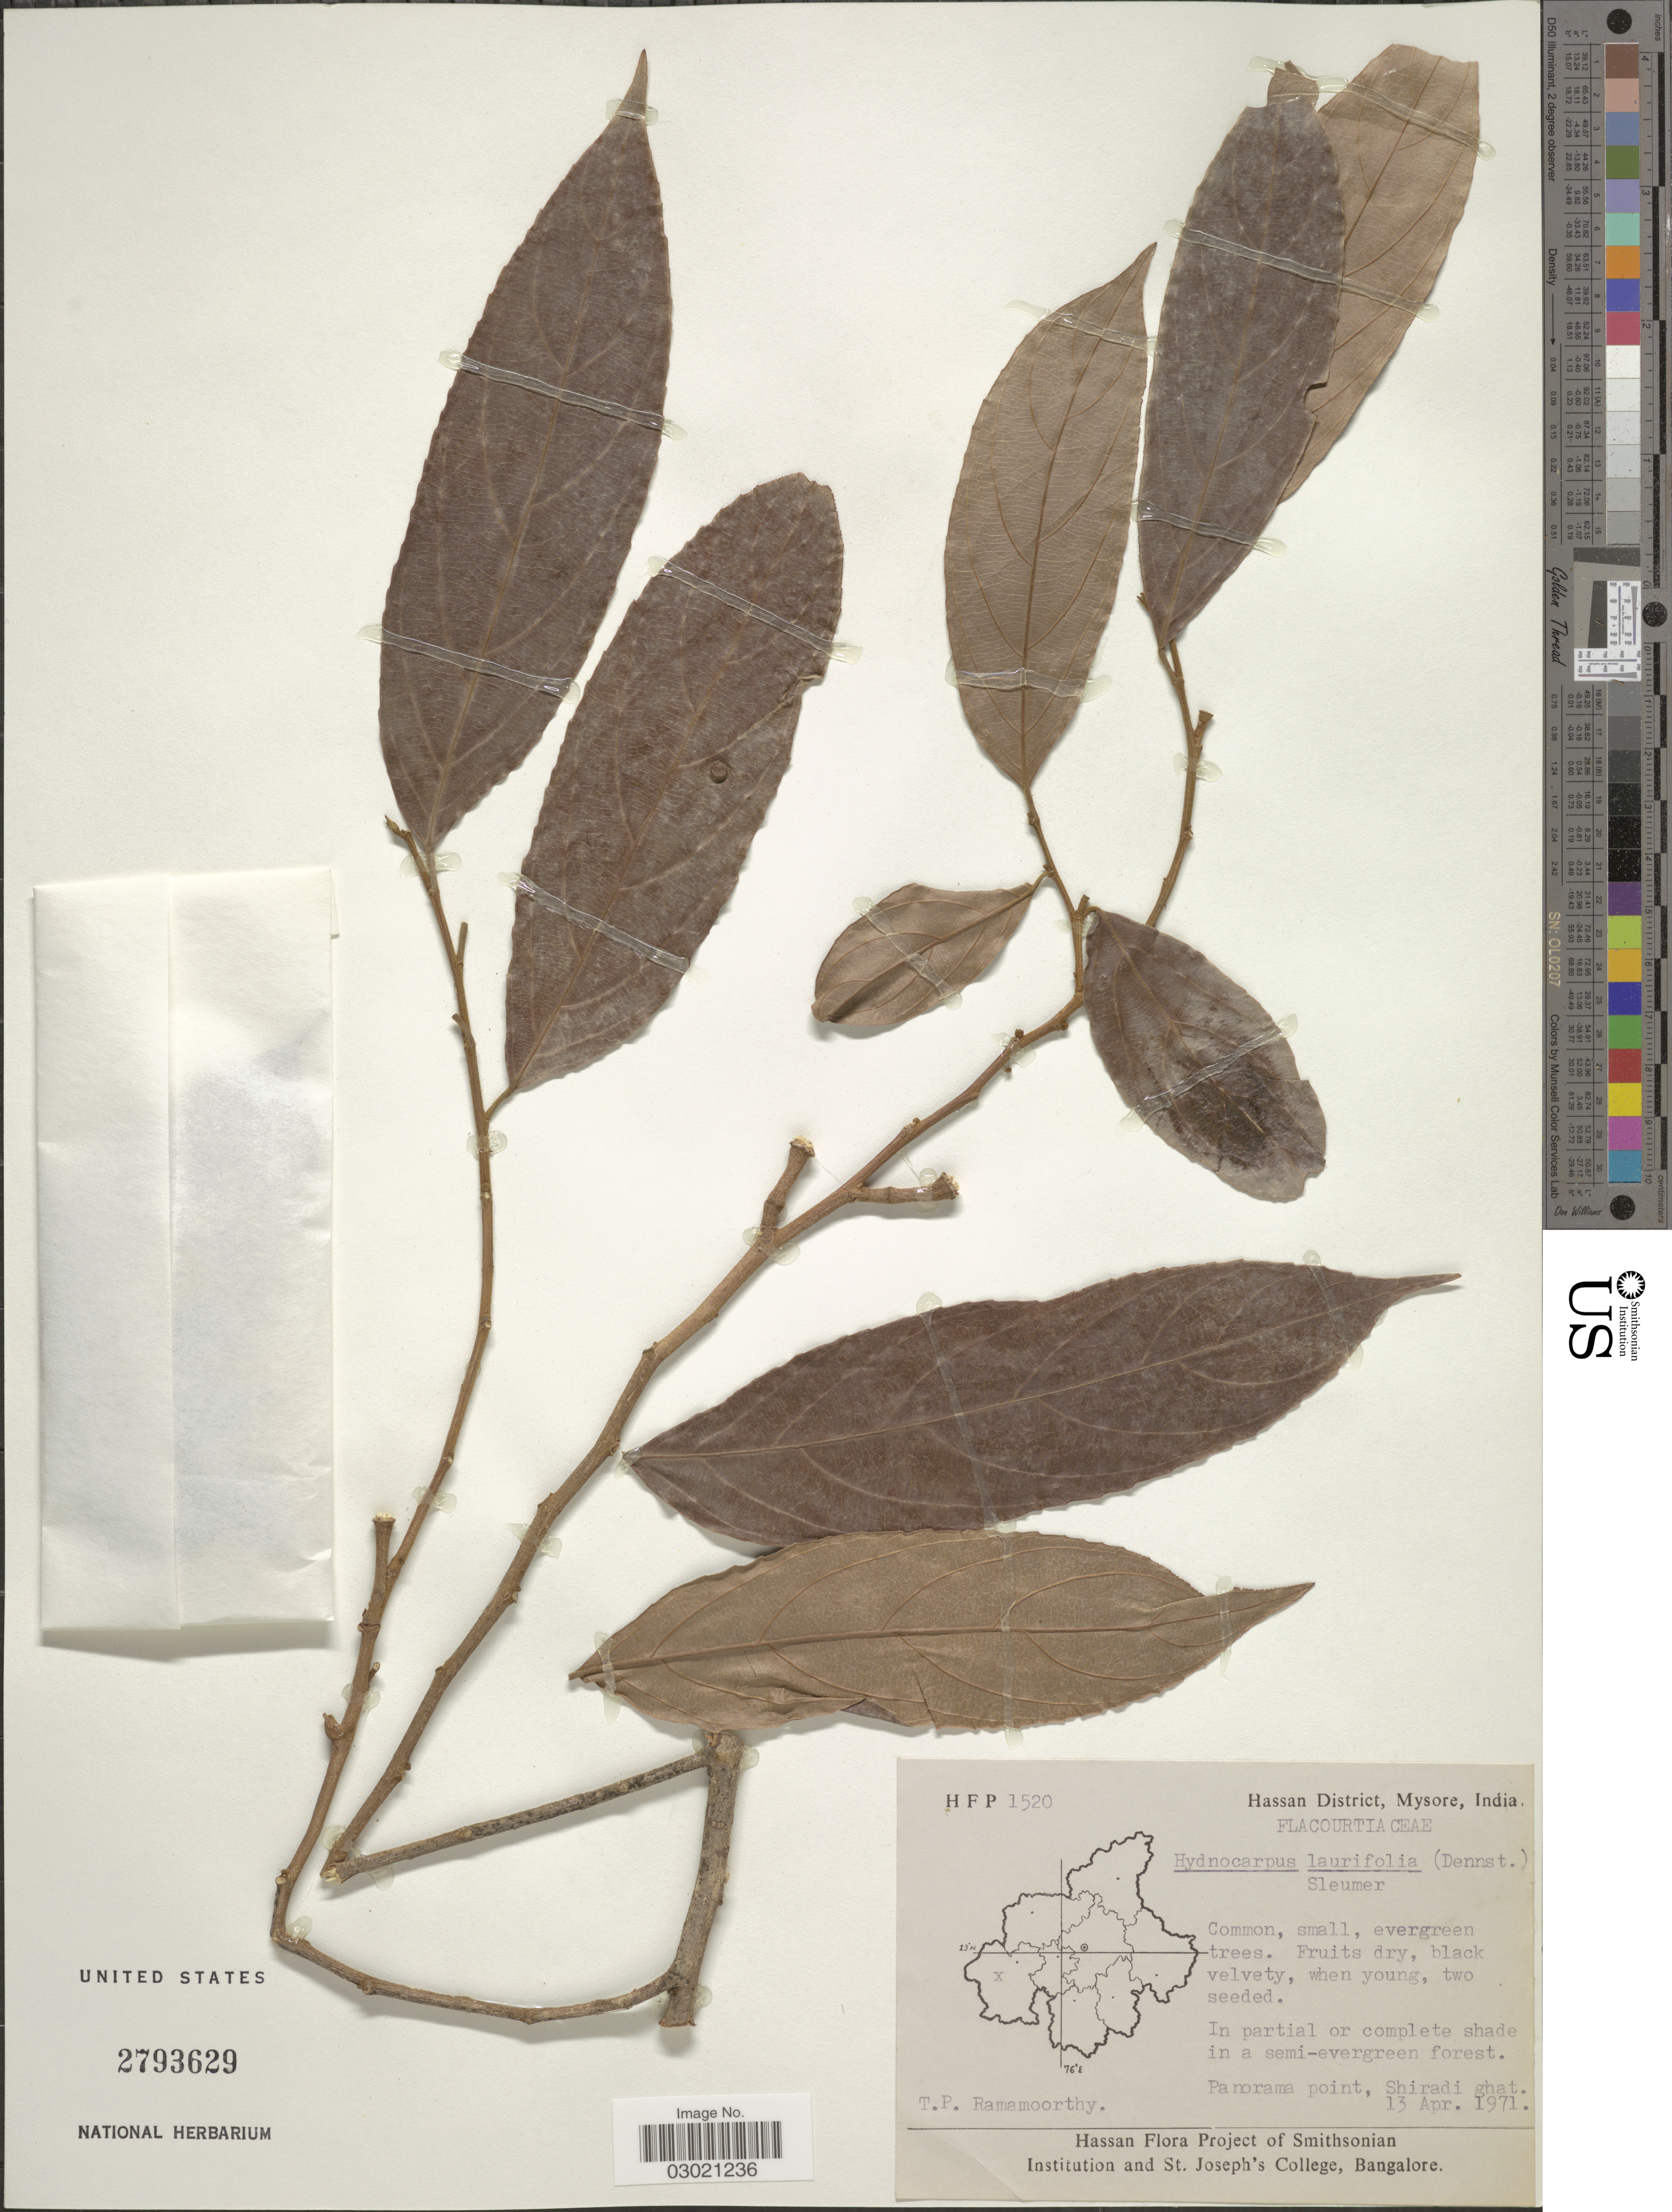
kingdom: Plantae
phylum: Tracheophyta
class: Magnoliopsida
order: Malpighiales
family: Achariaceae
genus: Hydnocarpus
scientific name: Hydnocarpus wightianus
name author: Blume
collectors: T. P. Ramamoorthy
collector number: HFP1520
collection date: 1971-04-13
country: India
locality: Hassan District, Mysore, Panorama point, Shiradi ghat.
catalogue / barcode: US 2793629